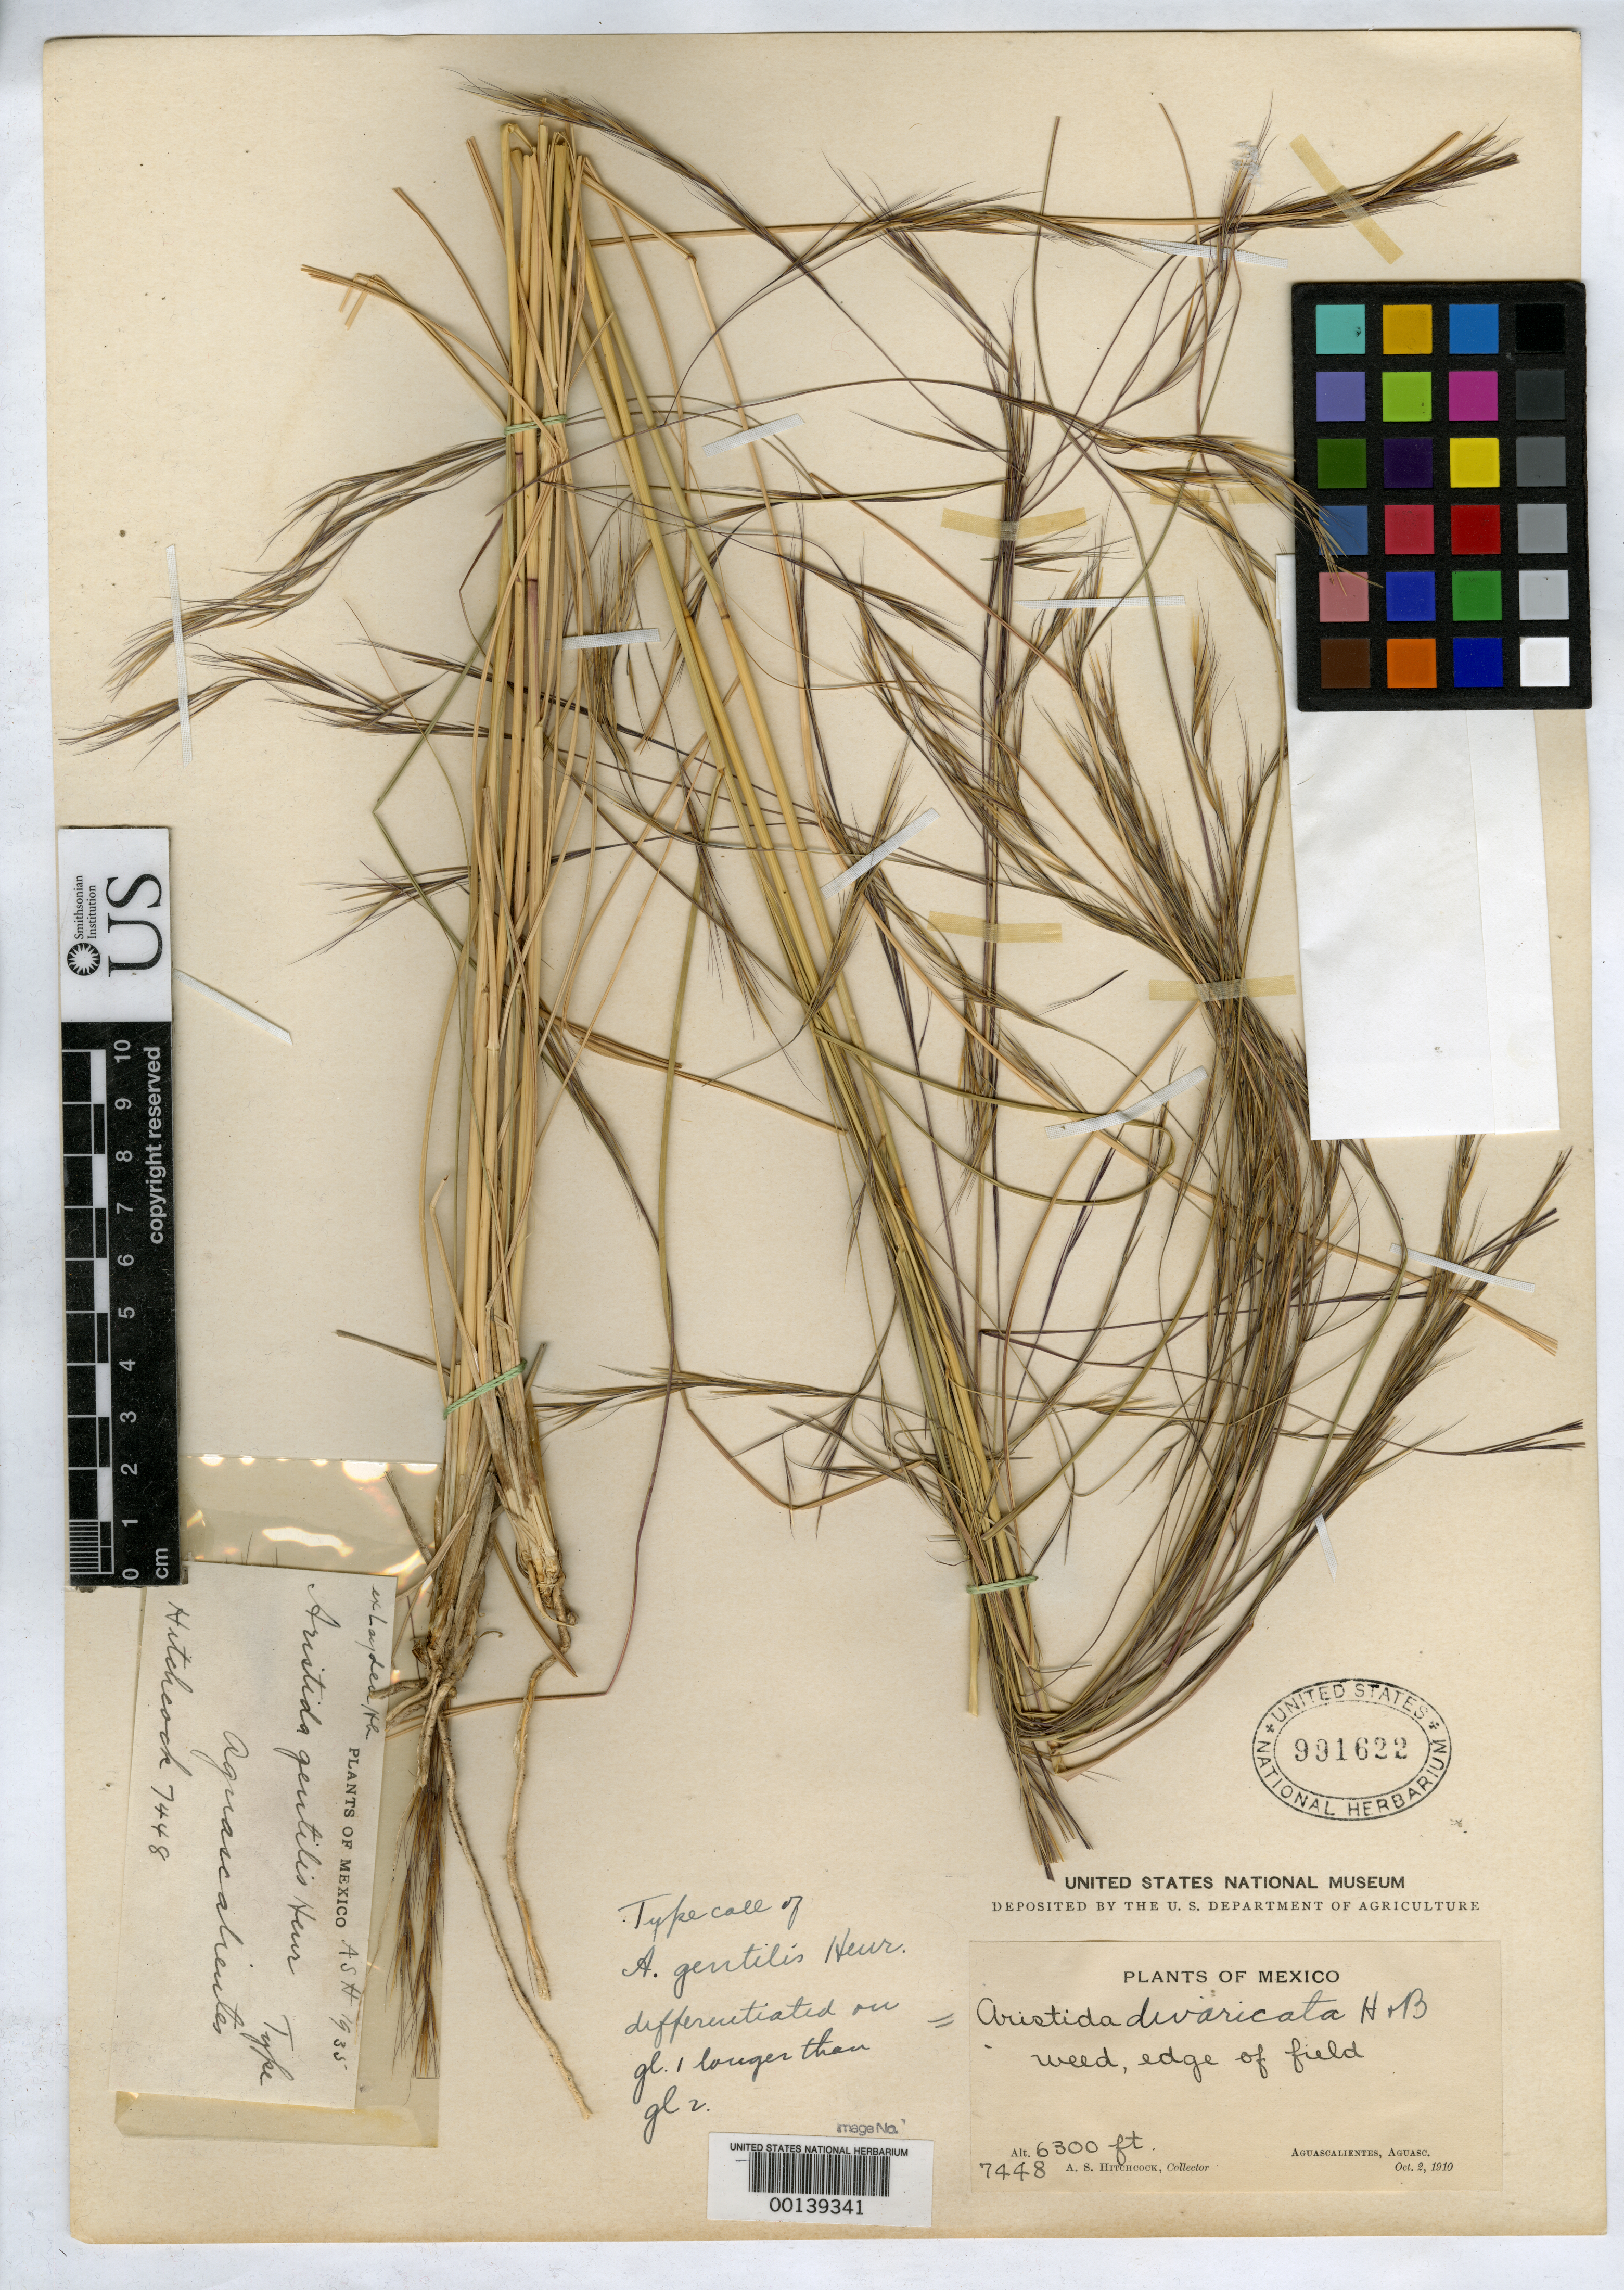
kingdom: Plantae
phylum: Tracheophyta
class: Liliopsida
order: Poales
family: Poaceae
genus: Aristida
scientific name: Aristida gentilis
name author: Henr.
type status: Isotype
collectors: A. S. Hitchcock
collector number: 7448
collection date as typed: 02 Oct 1910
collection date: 1910-10-02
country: Mexico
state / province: Aguascalientes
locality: Aguascalientes.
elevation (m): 1920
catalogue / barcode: US 991622